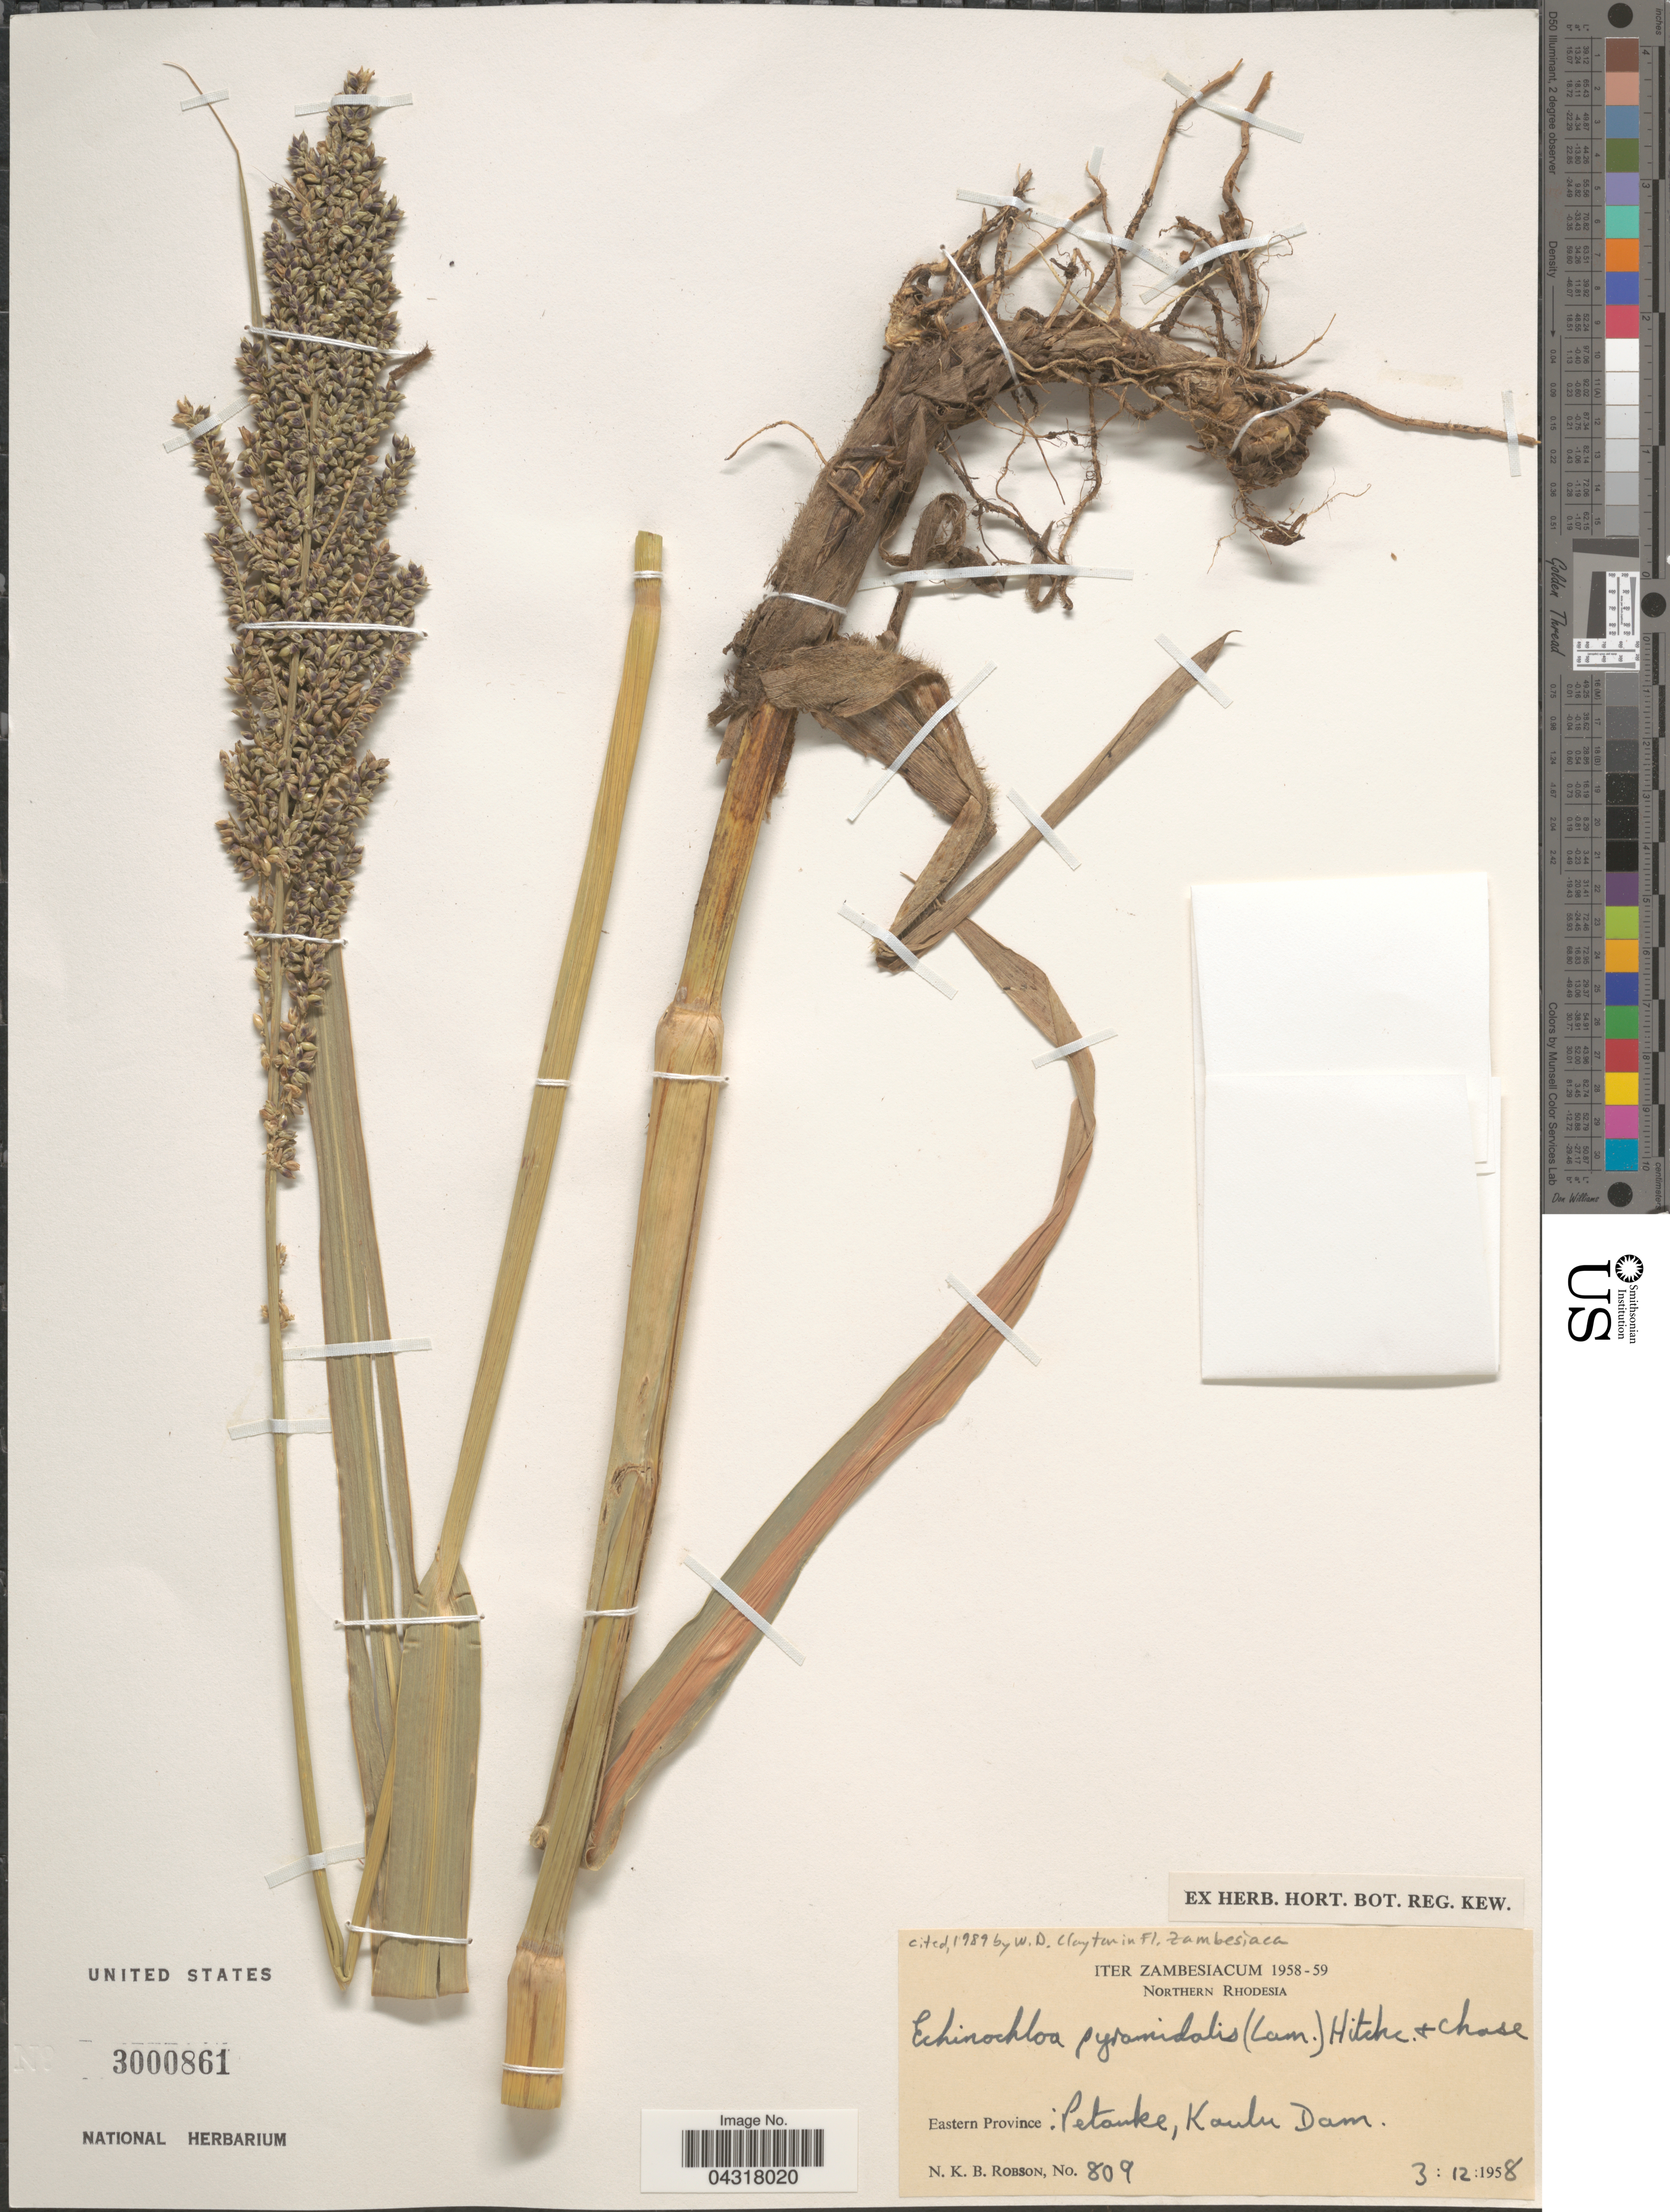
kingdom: Plantae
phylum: Tracheophyta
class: Liliopsida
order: Poales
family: Poaceae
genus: Echinochloa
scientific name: Echinochloa pyramidalis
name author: (Lam.) Hitchc. & Chase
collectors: N. Robson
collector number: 809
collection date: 1958-12-03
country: Zambia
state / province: Eastern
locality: Iter Zambesiacum 1958-59. Northern Rhodesia. Petauke, Kaulu Dam.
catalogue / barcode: US 3000861